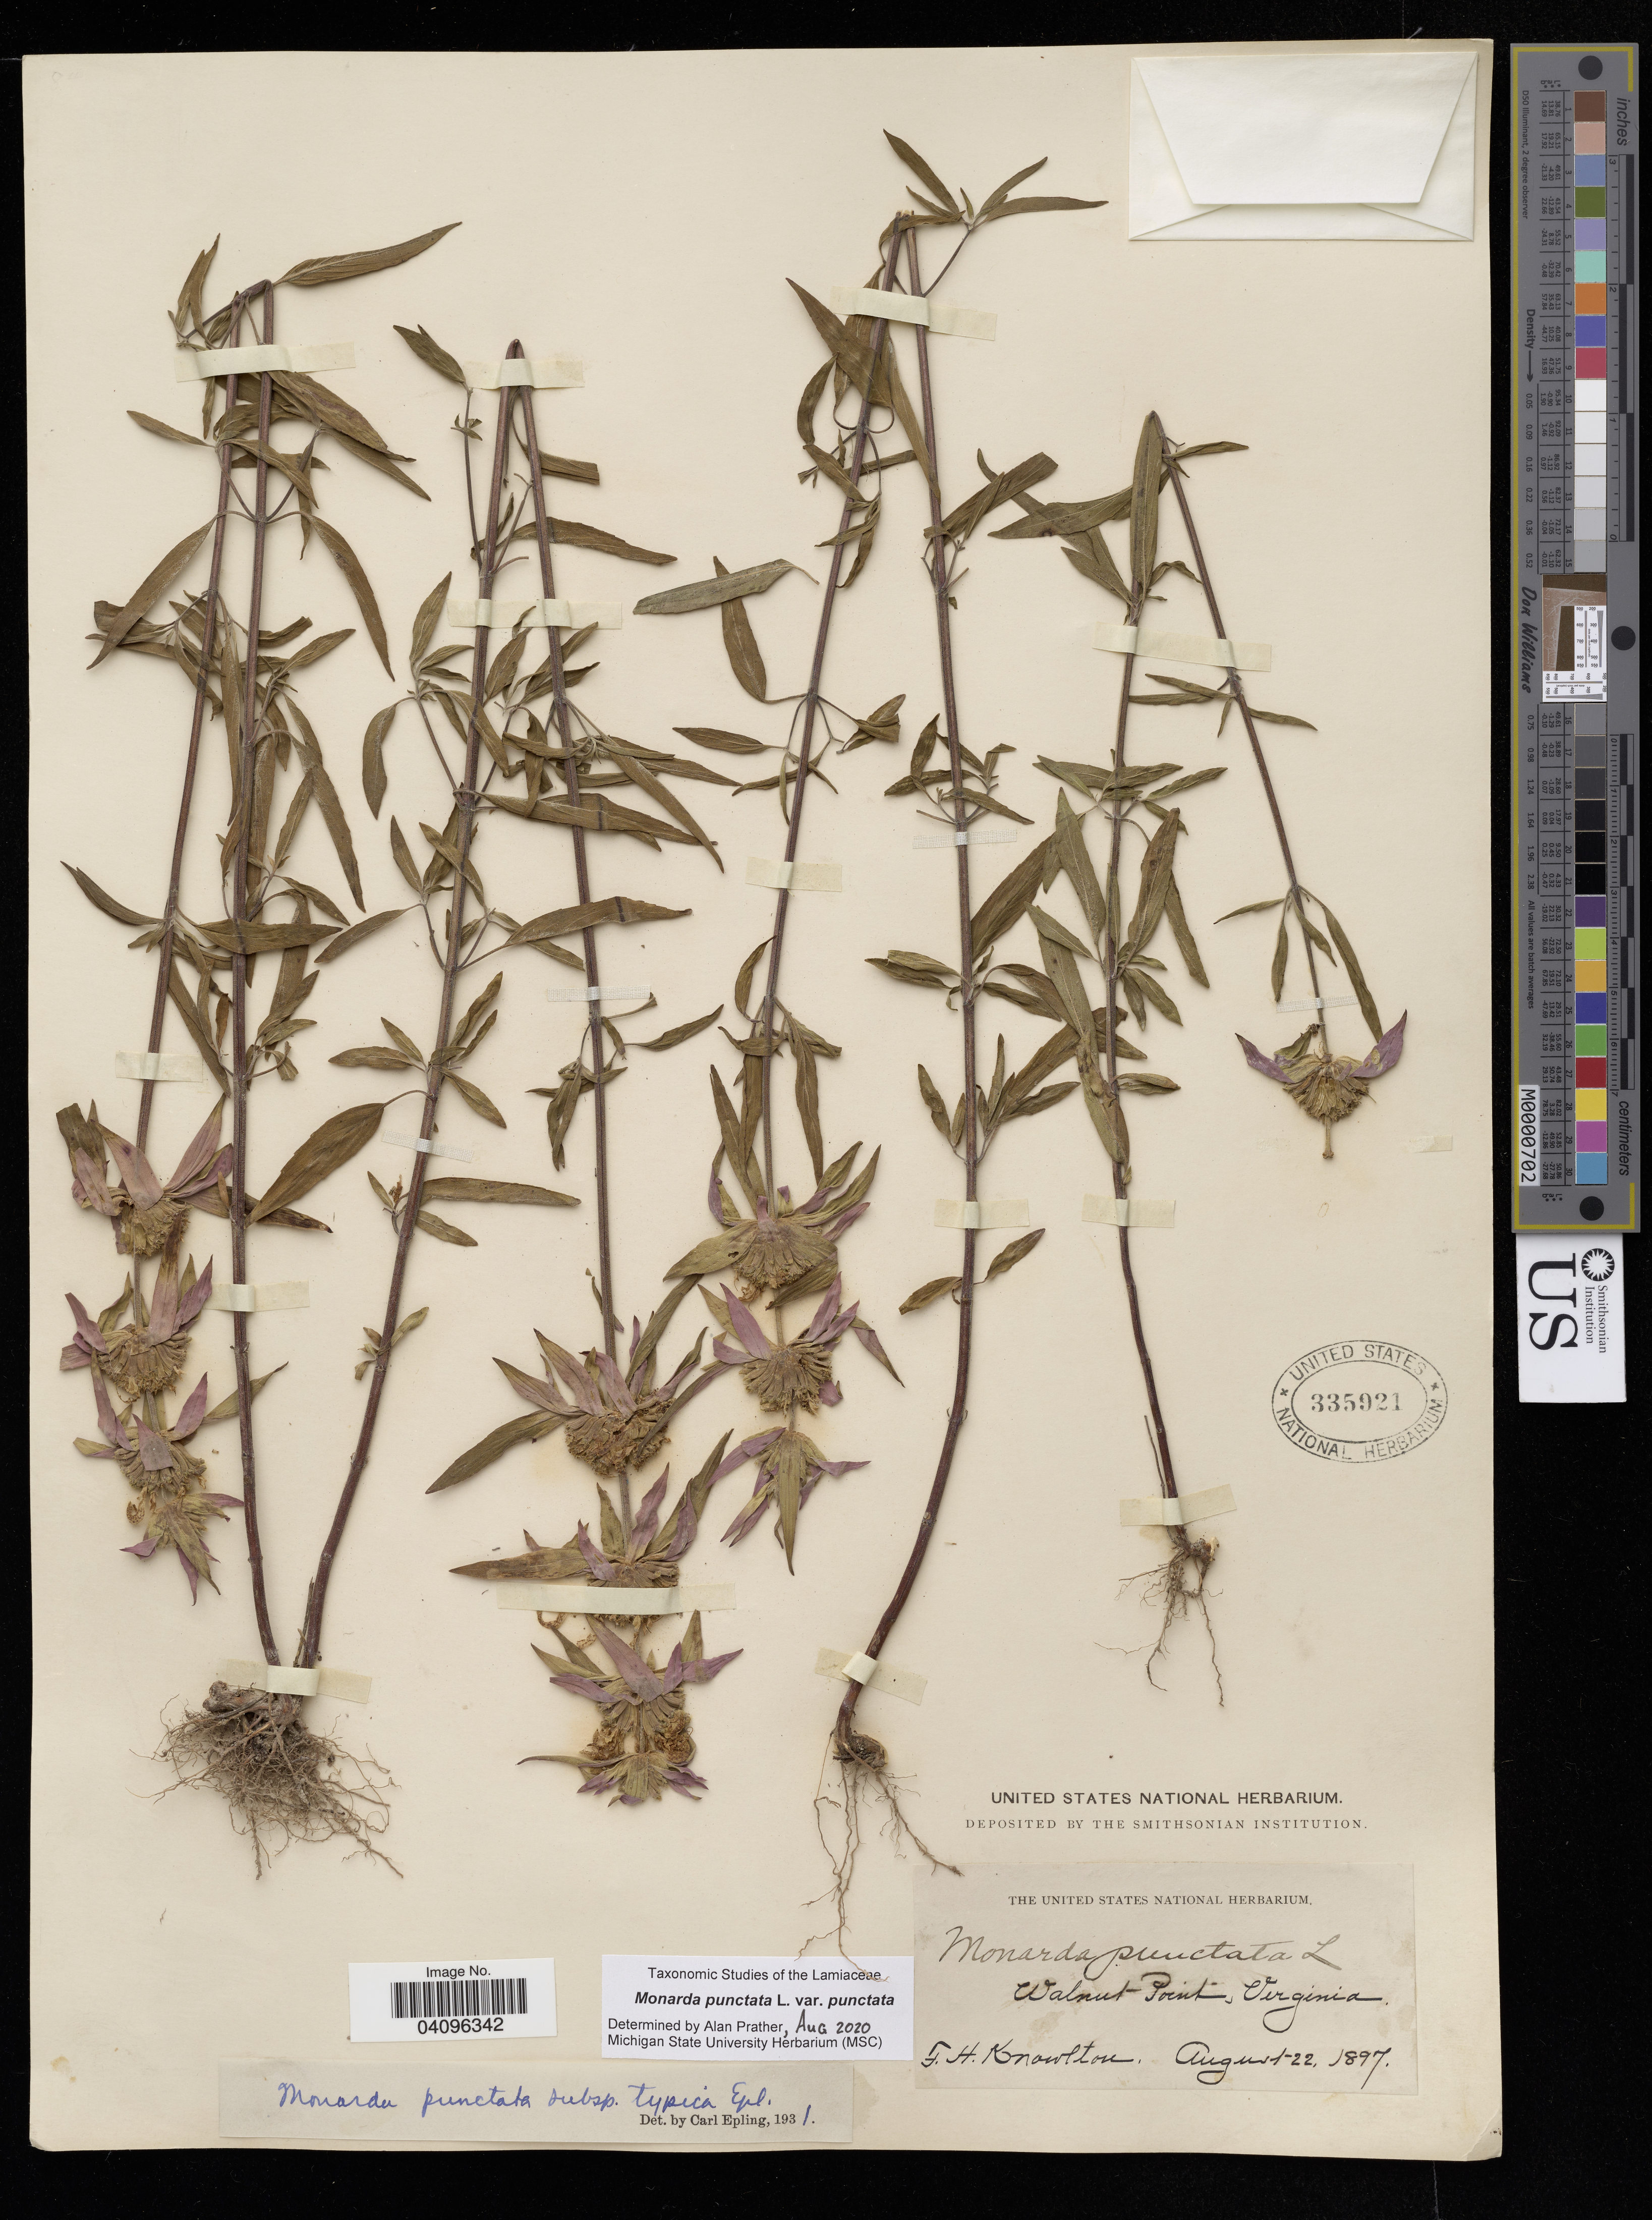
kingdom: Plantae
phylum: Tracheophyta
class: Magnoliopsida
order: Lamiales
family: Lamiaceae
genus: Monarda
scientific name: Monarda punctata var. punctata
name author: L.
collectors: F. H. Knowlton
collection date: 1897-08-22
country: United States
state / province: Virginia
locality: Walnut Point.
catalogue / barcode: US 335921